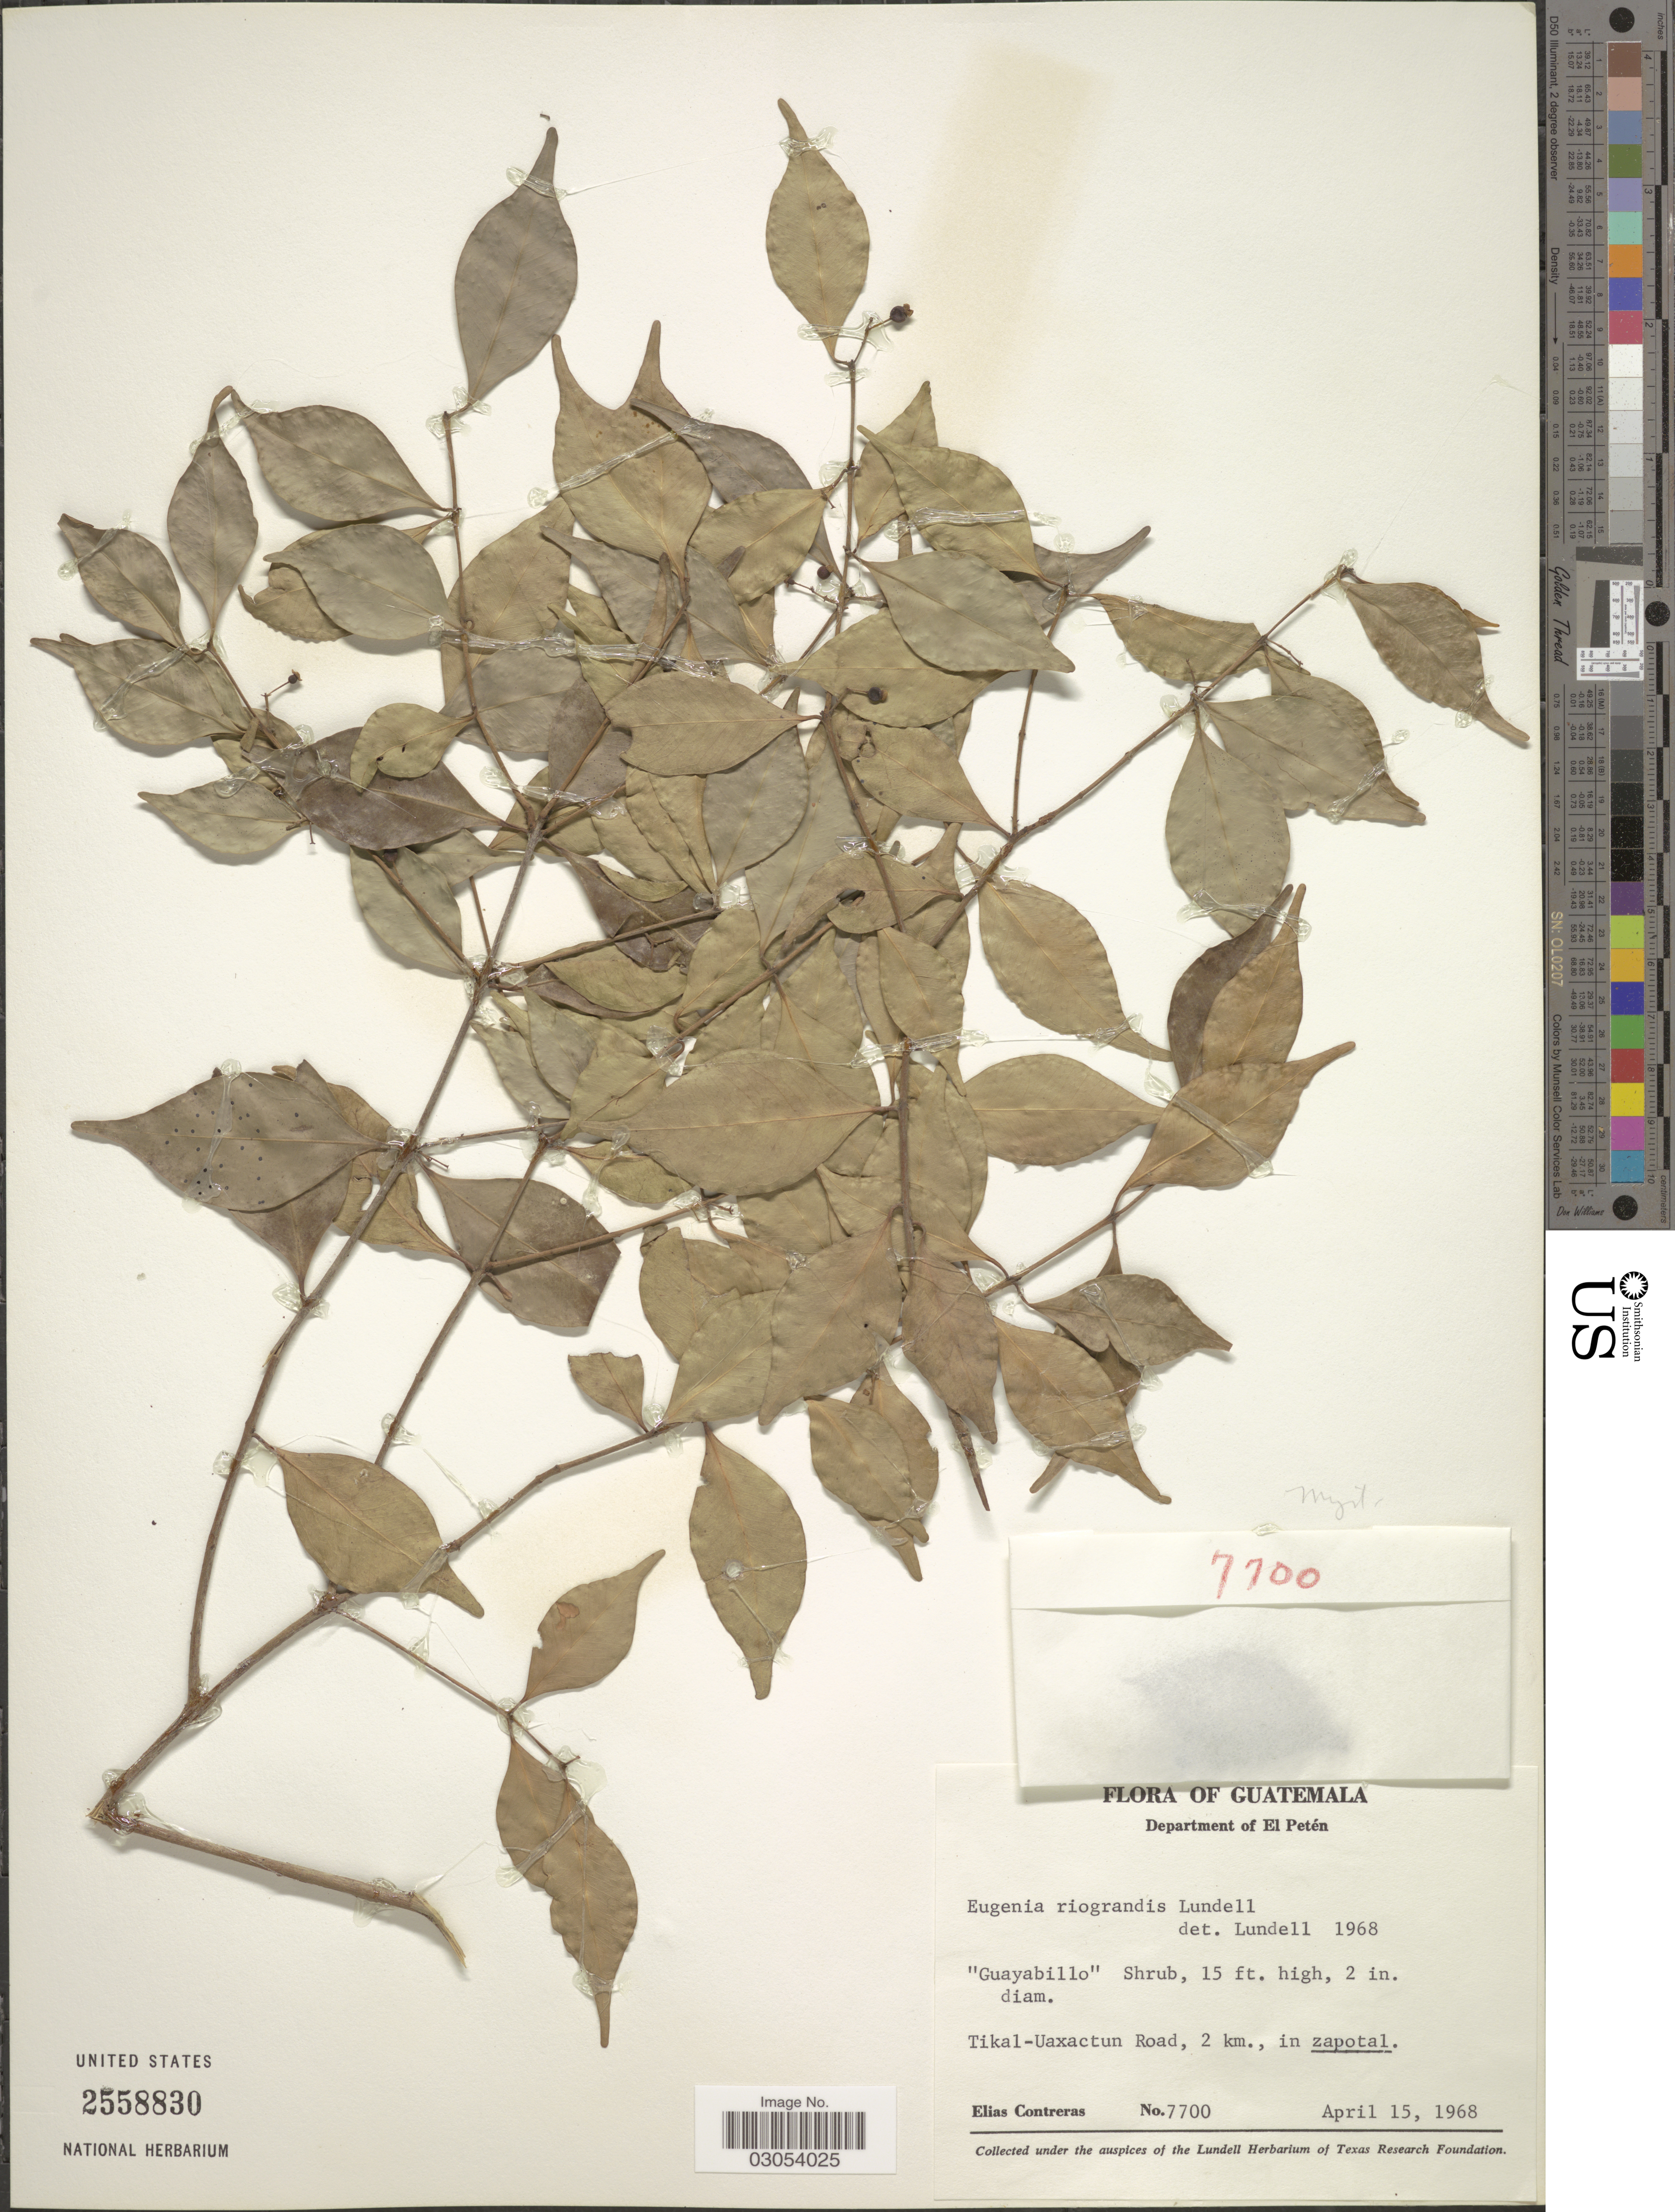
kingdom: Plantae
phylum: Tracheophyta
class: Magnoliopsida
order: Myrtales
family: Myrtaceae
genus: Eugenia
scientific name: Eugenia riograndis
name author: Lundell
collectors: E. Contreras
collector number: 7700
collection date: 1968-04-15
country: Guatemala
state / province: El Petén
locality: Department of El Petén. Tikal-Uaxactun Road, 2 km., in zapotal.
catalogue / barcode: US 2558830